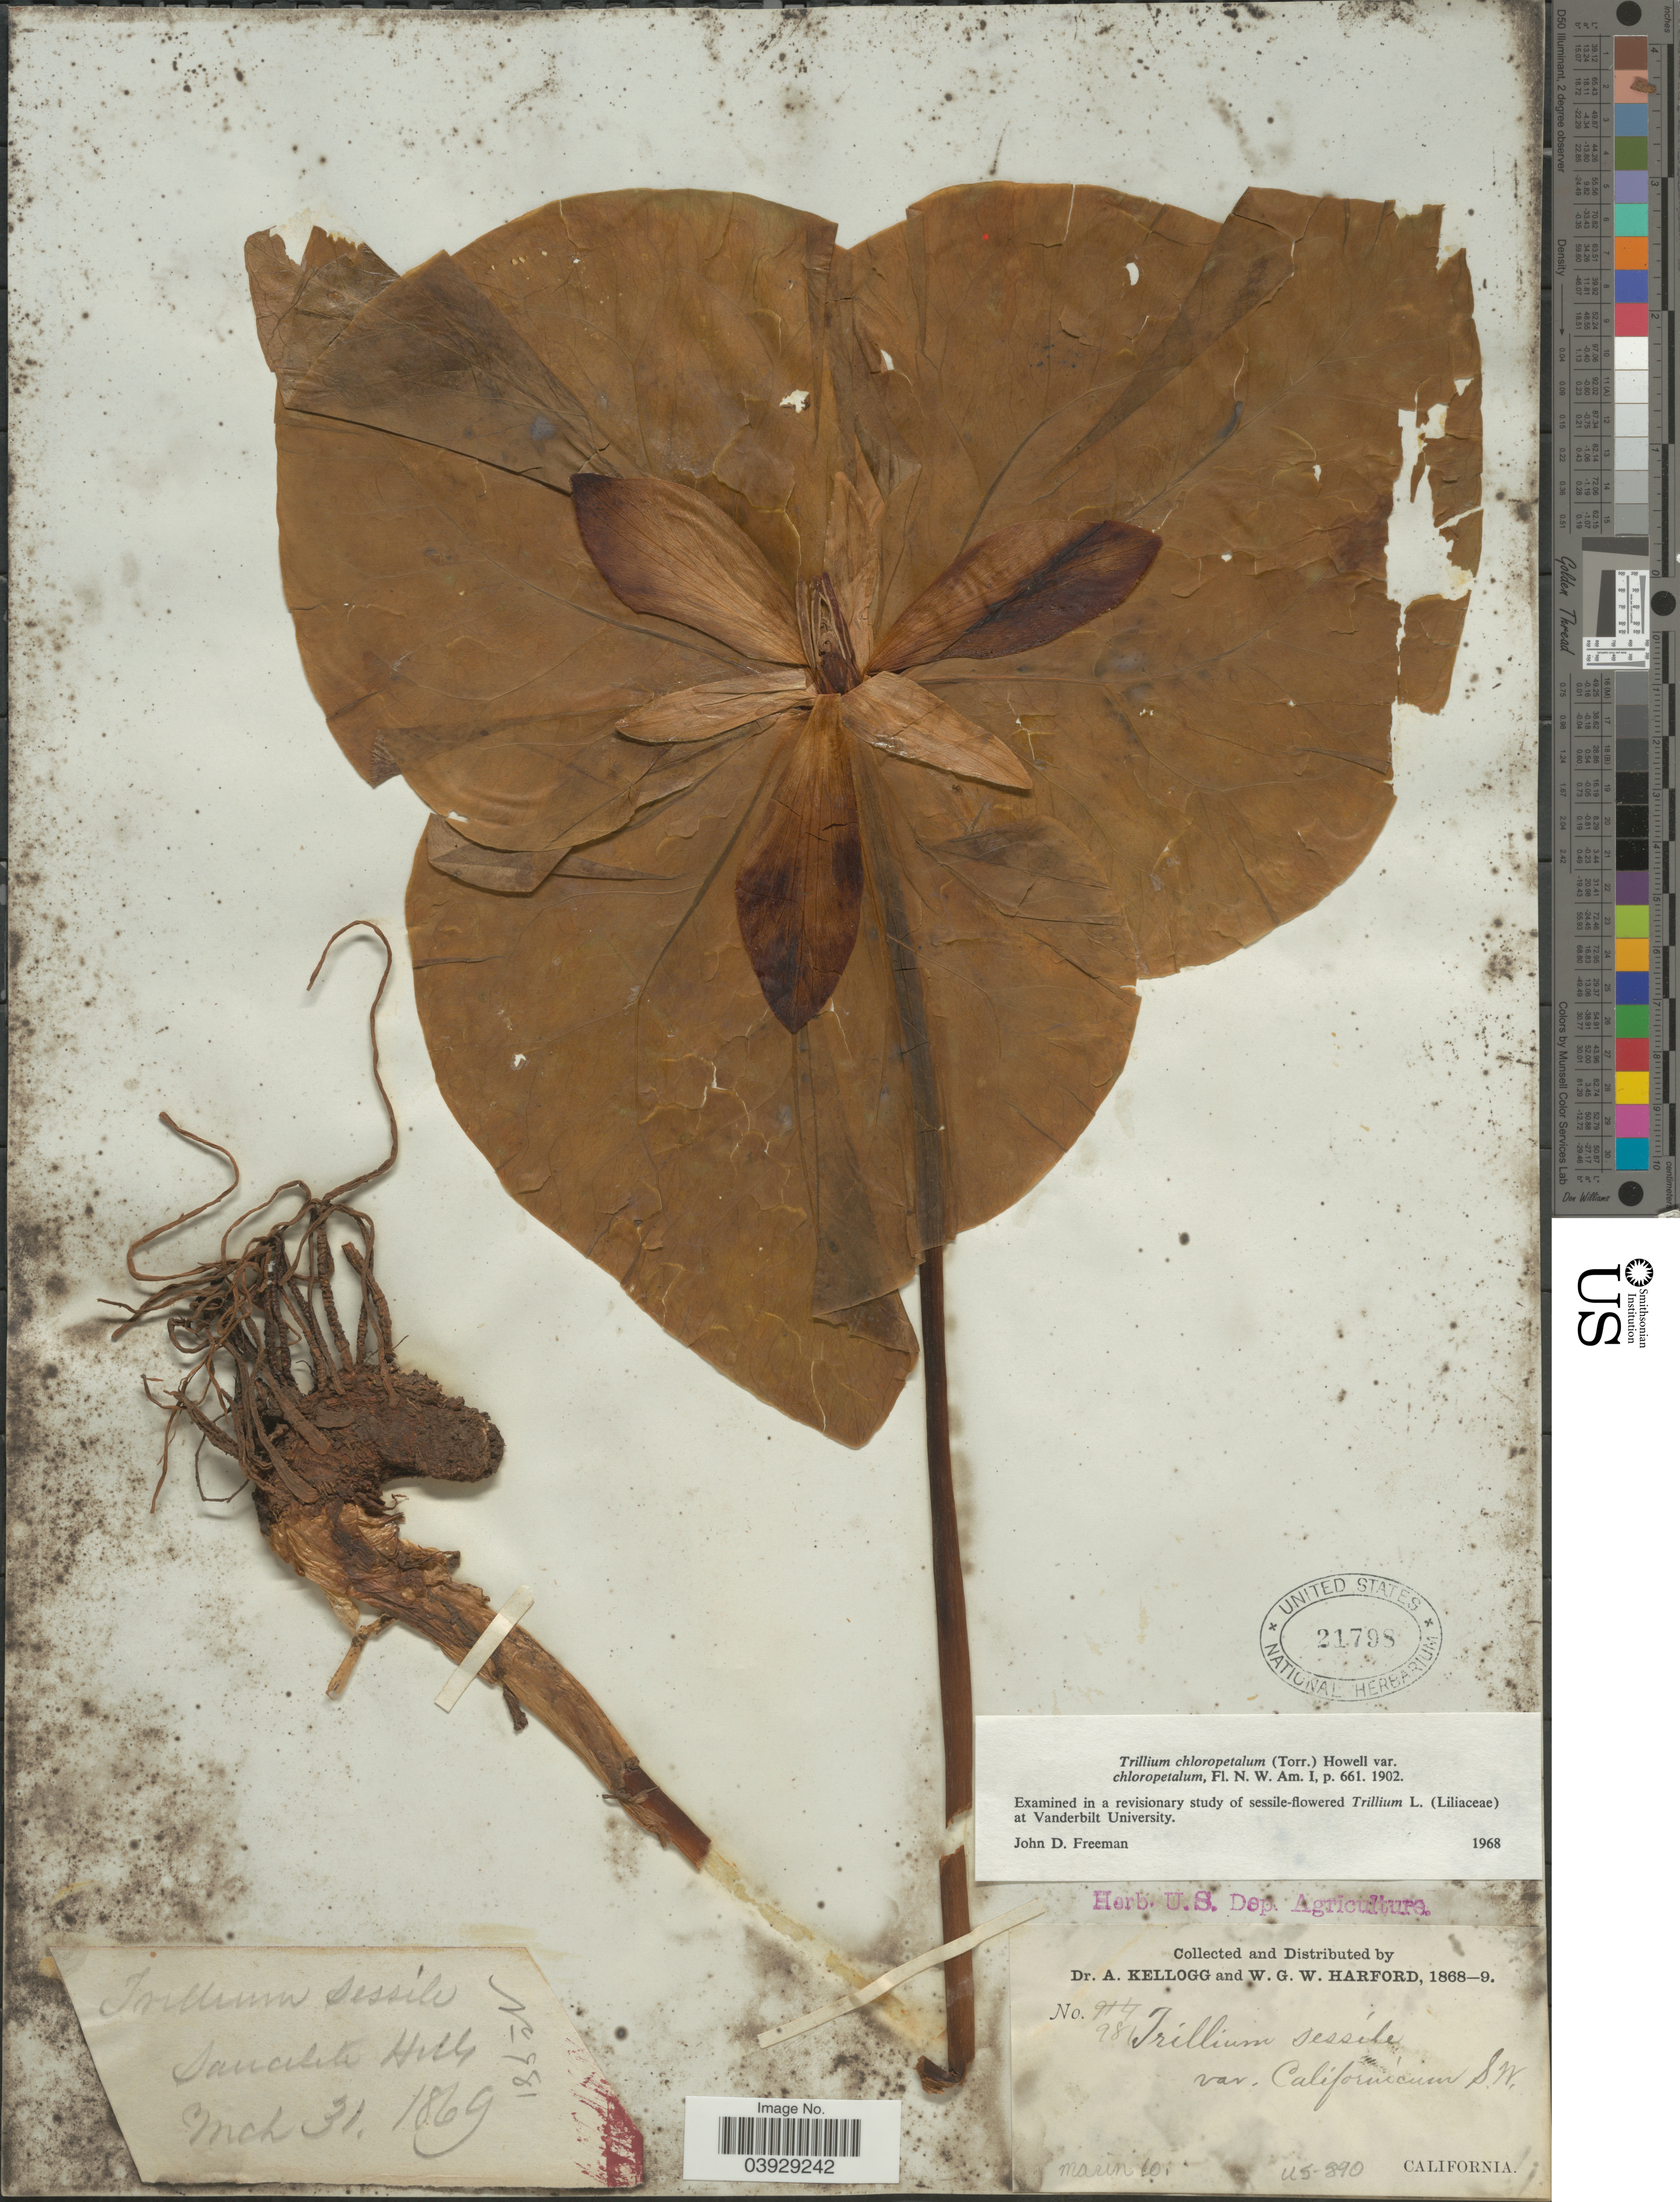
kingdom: Plantae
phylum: Tracheophyta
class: Liliopsida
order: Liliales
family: Melanthiaceae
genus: Trillium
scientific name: Trillium chloropetalum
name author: (Torr.) Howell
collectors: A. Kellogg & W. G. W. Harford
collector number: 981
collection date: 1869-03-31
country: United States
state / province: California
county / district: Marin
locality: Saucelito Hills. Marin Co.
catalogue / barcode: US 21798